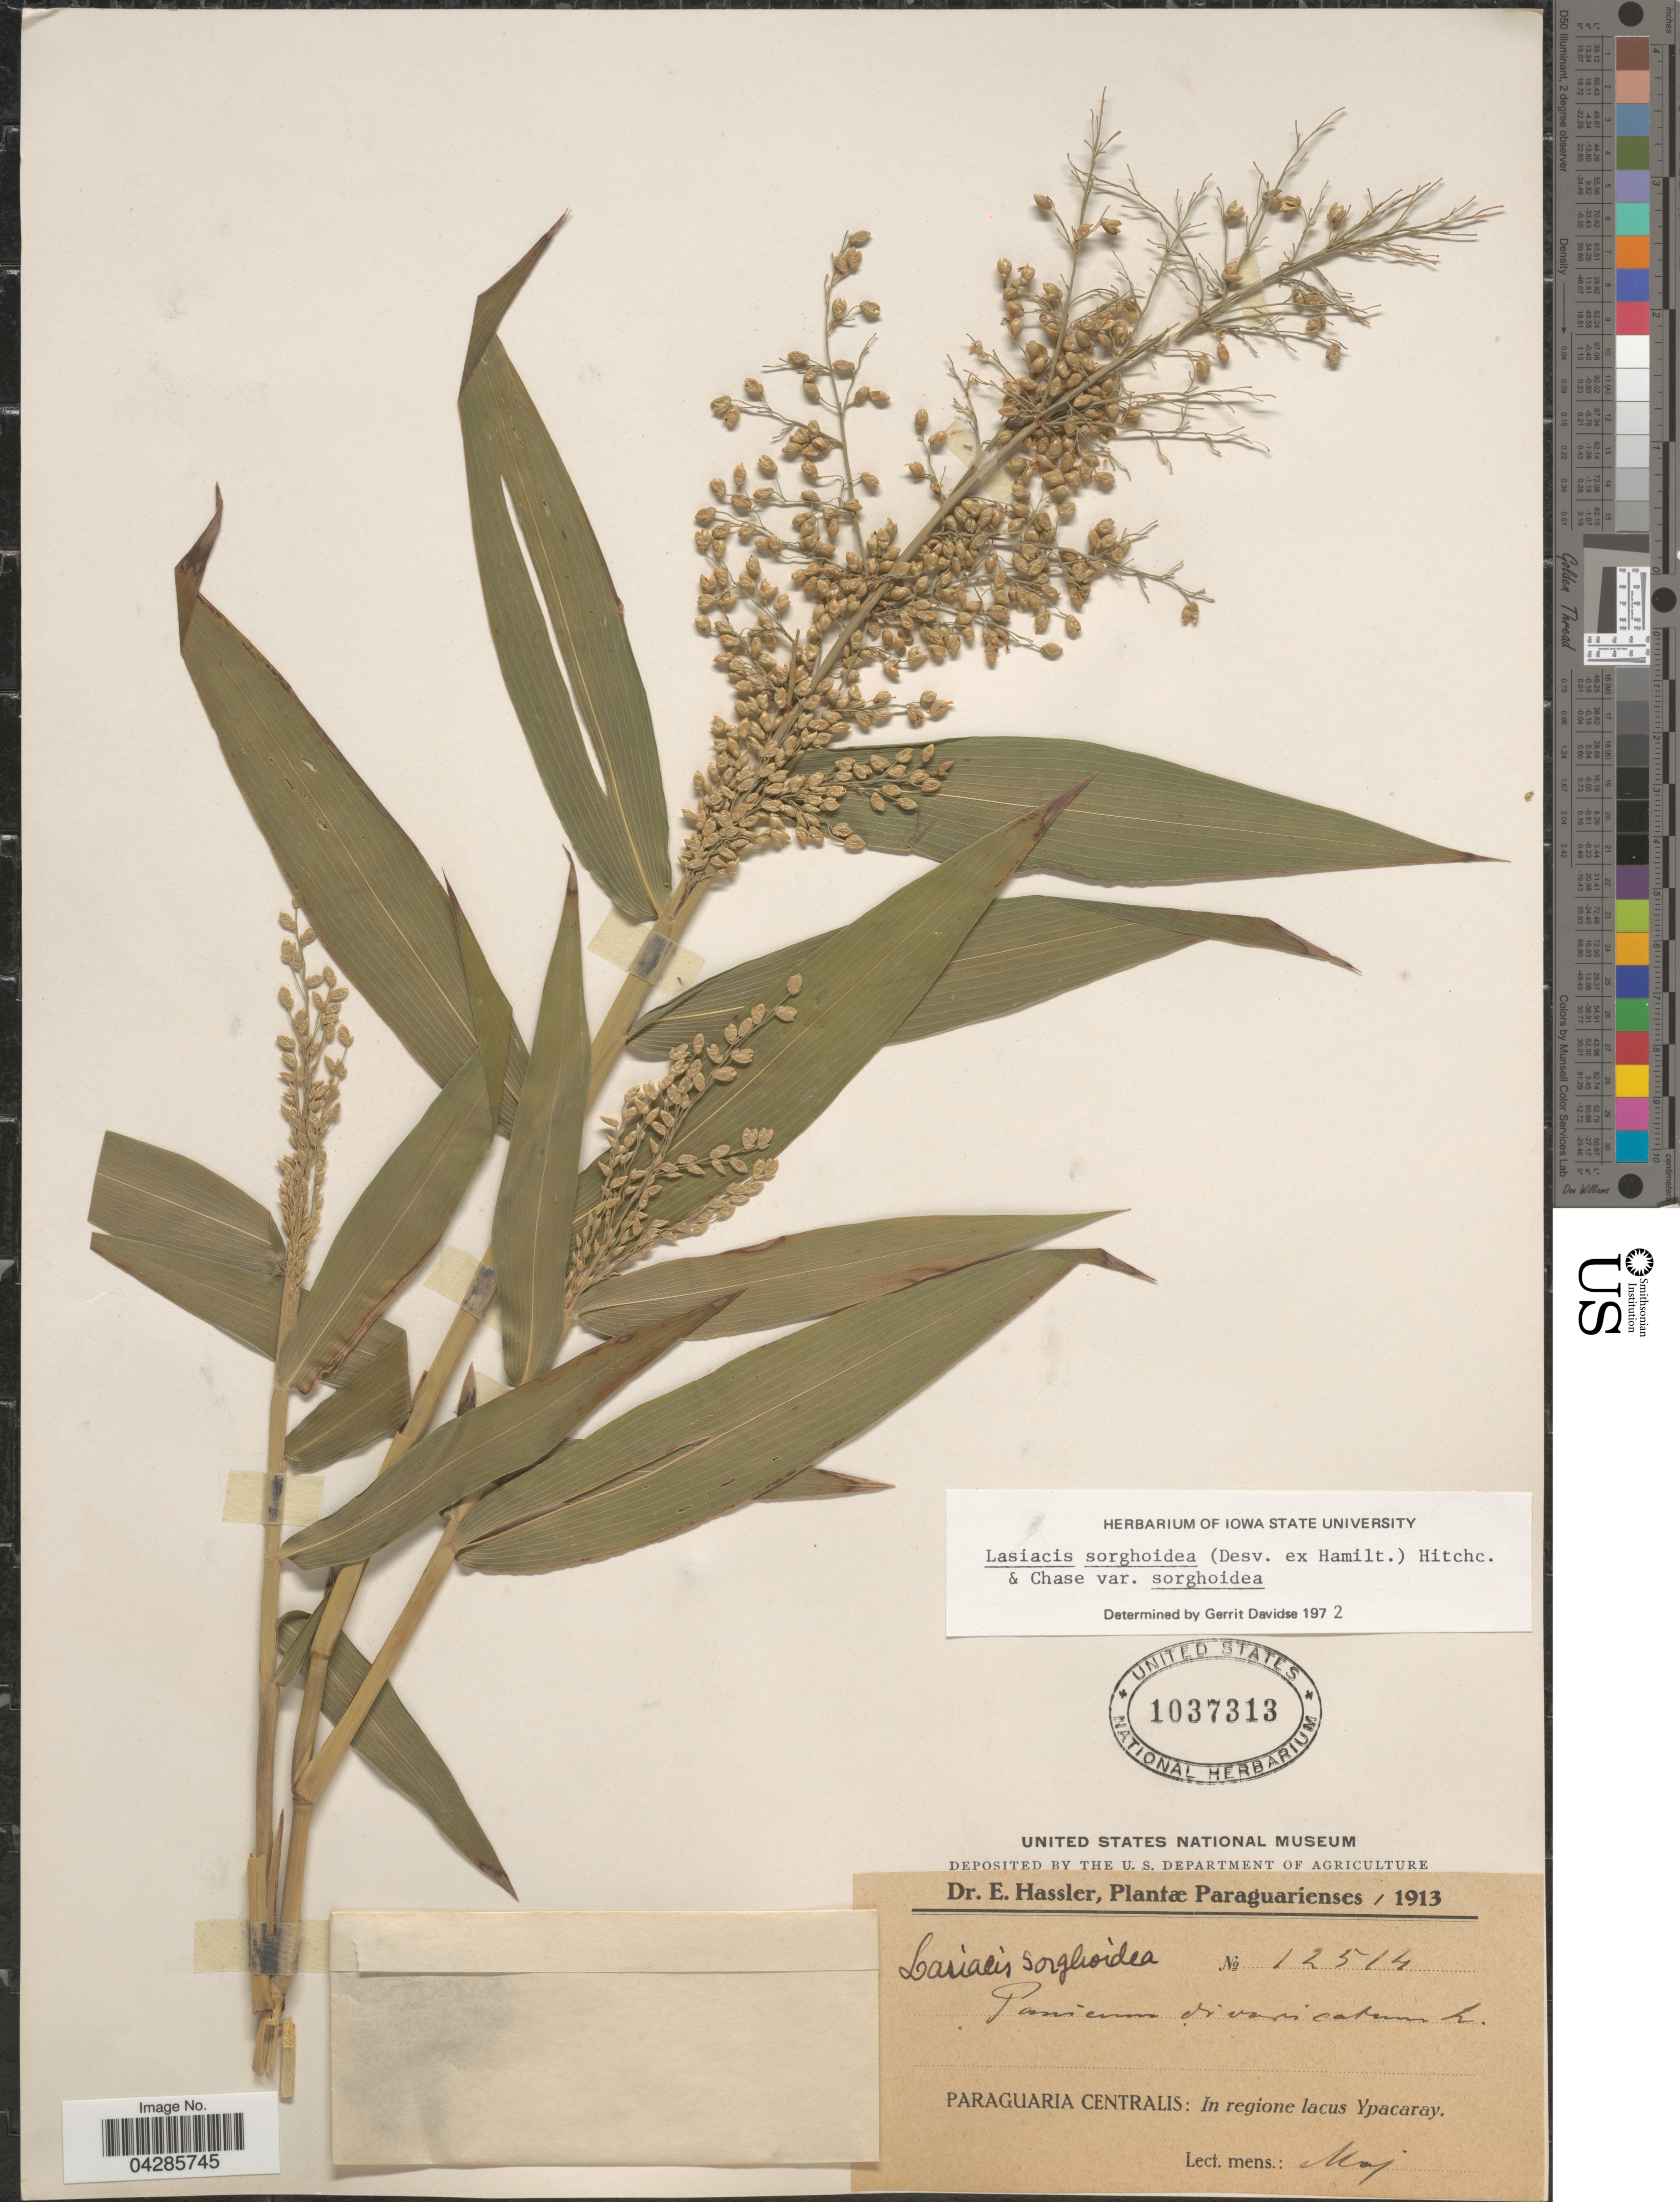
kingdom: Plantae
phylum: Tracheophyta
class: Liliopsida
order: Poales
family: Poaceae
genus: Lasiacis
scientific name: Lasiacis sorghoidea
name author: (Desv. ex Ham.) Hitchc. & Chase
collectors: E. Hassler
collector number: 12514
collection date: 1913-05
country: Paraguay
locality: Paraguarienses. Paraguaria Centralis: In regione lacus Ypacaray.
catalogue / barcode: US 1037313